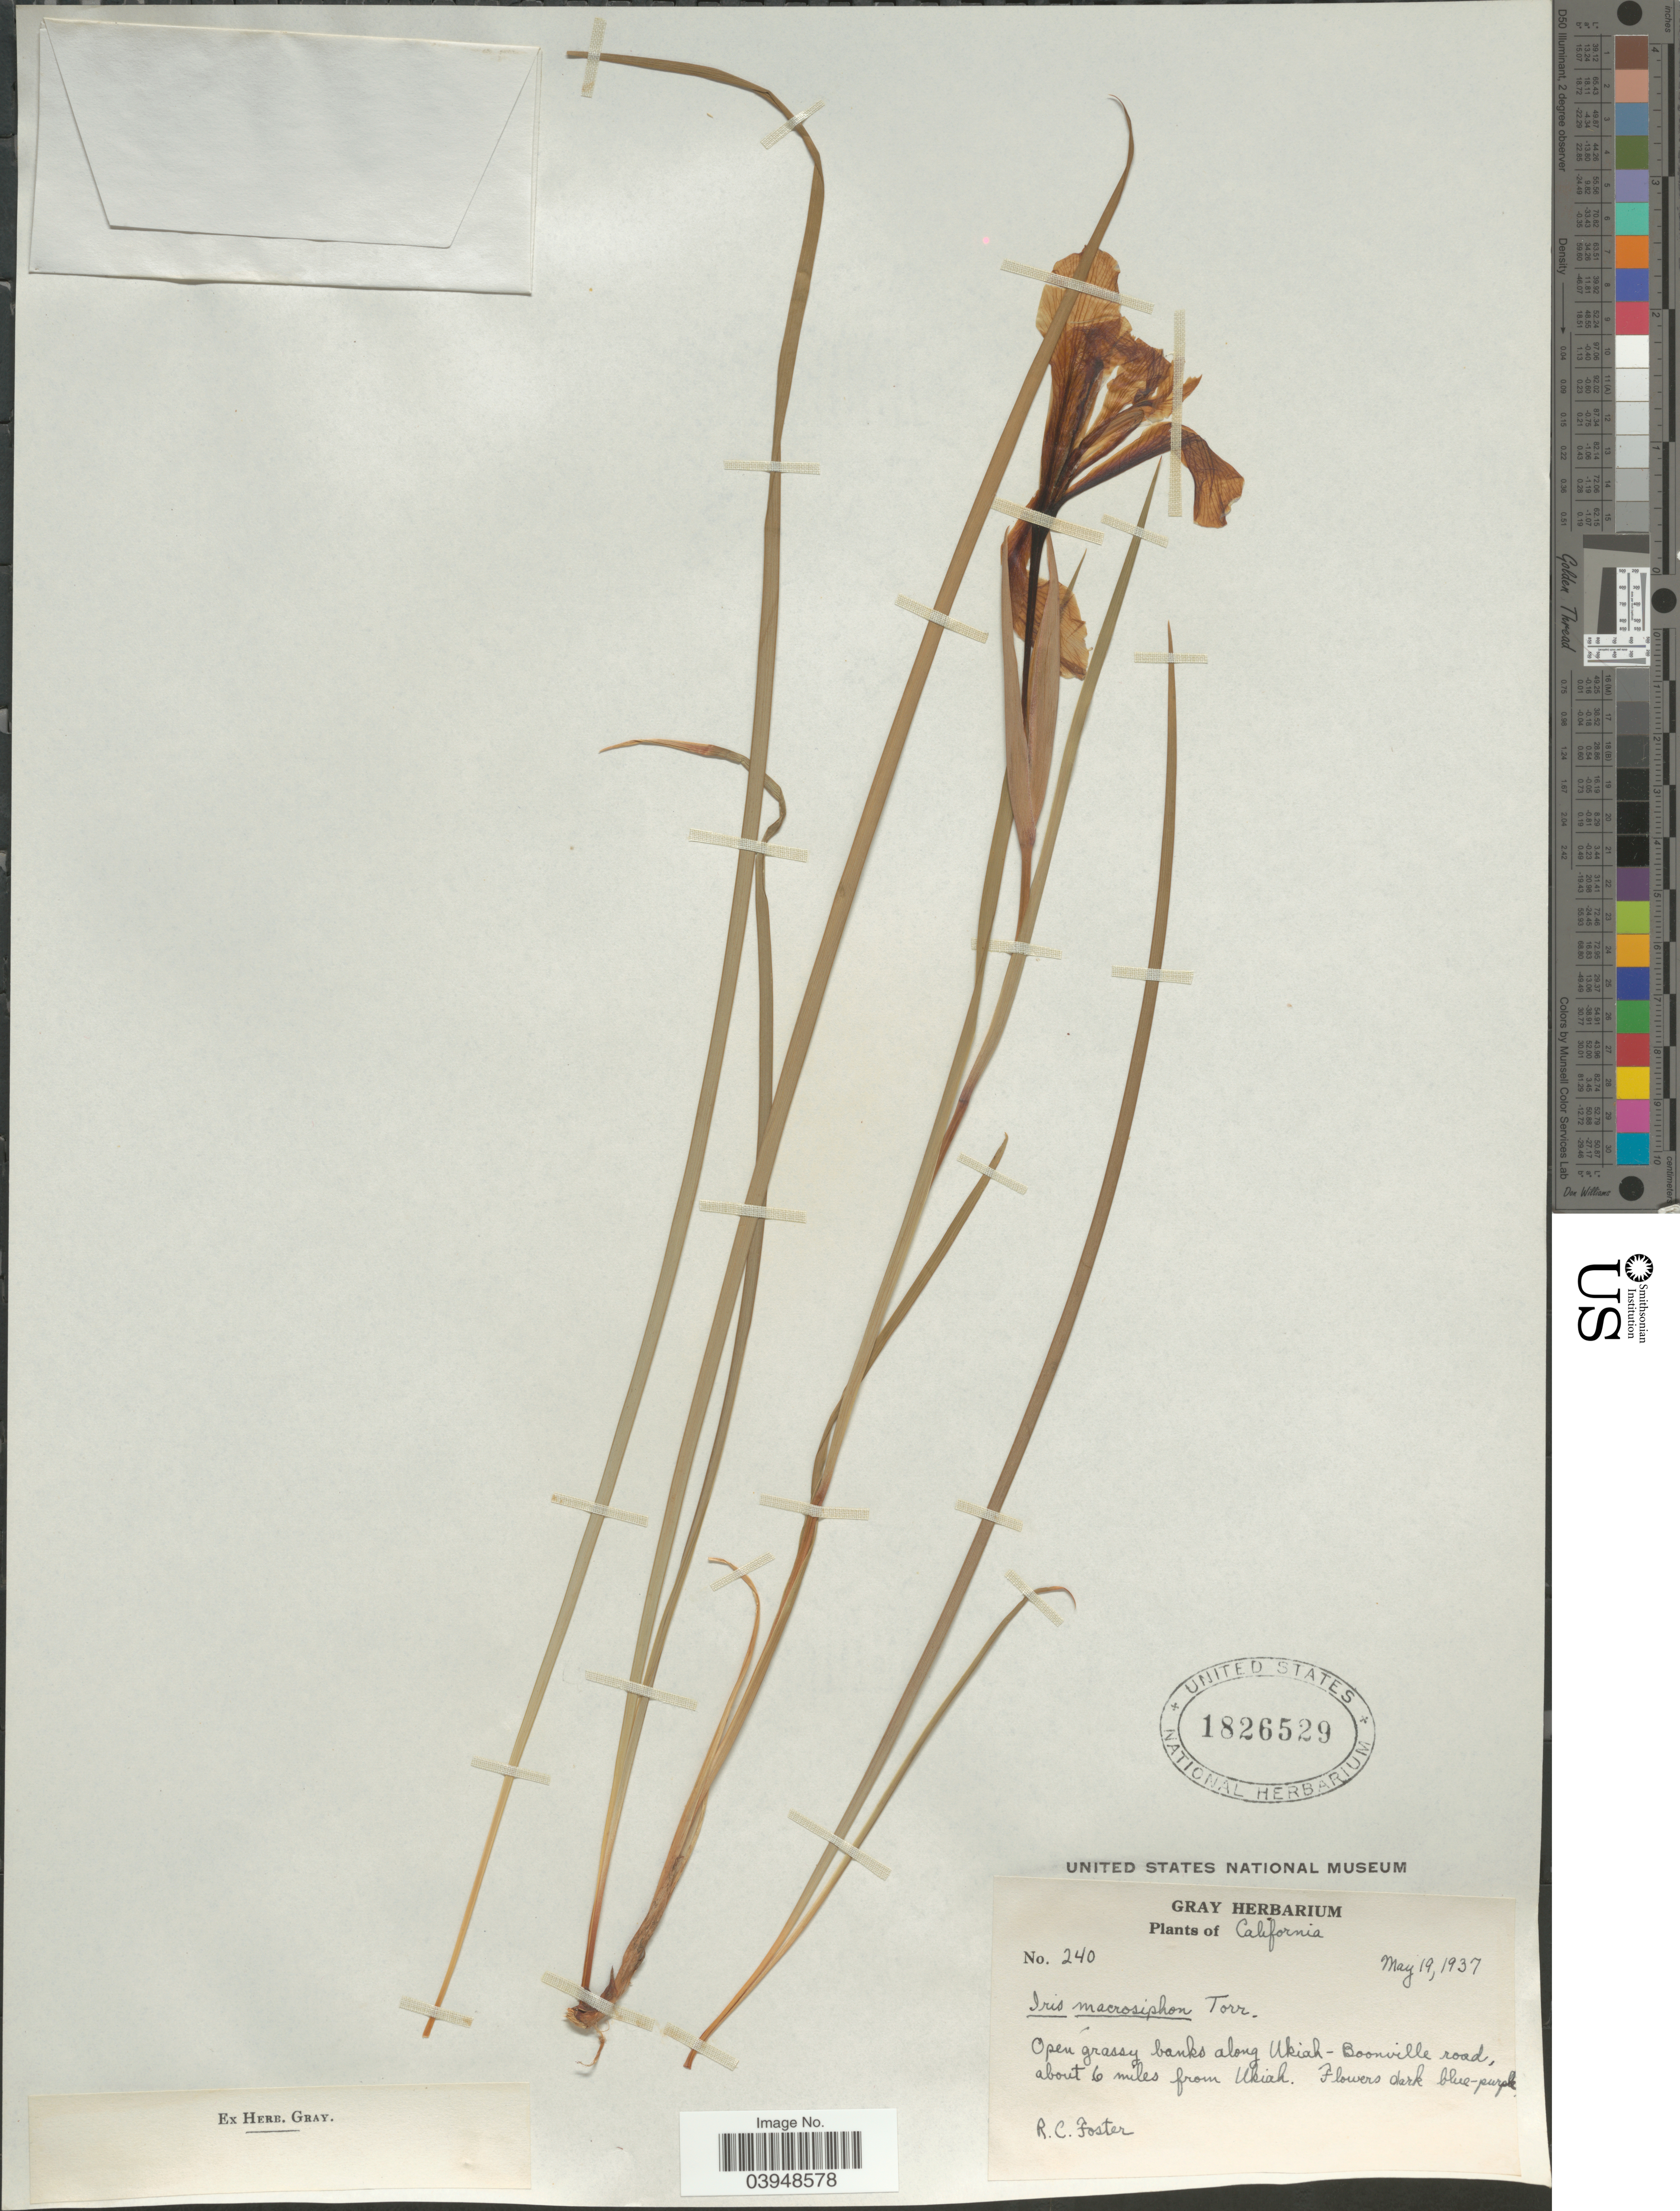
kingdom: Plantae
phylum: Tracheophyta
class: Liliopsida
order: Asparagales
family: Iridaceae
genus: Iris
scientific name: Iris macrosiphon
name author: Torr.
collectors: R. C. Foster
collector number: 240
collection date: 1937-05-19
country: United States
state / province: California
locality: Open grassy banks along Ukiah-Boonville road, about 6 miles from Ukiah.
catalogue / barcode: US 1826529